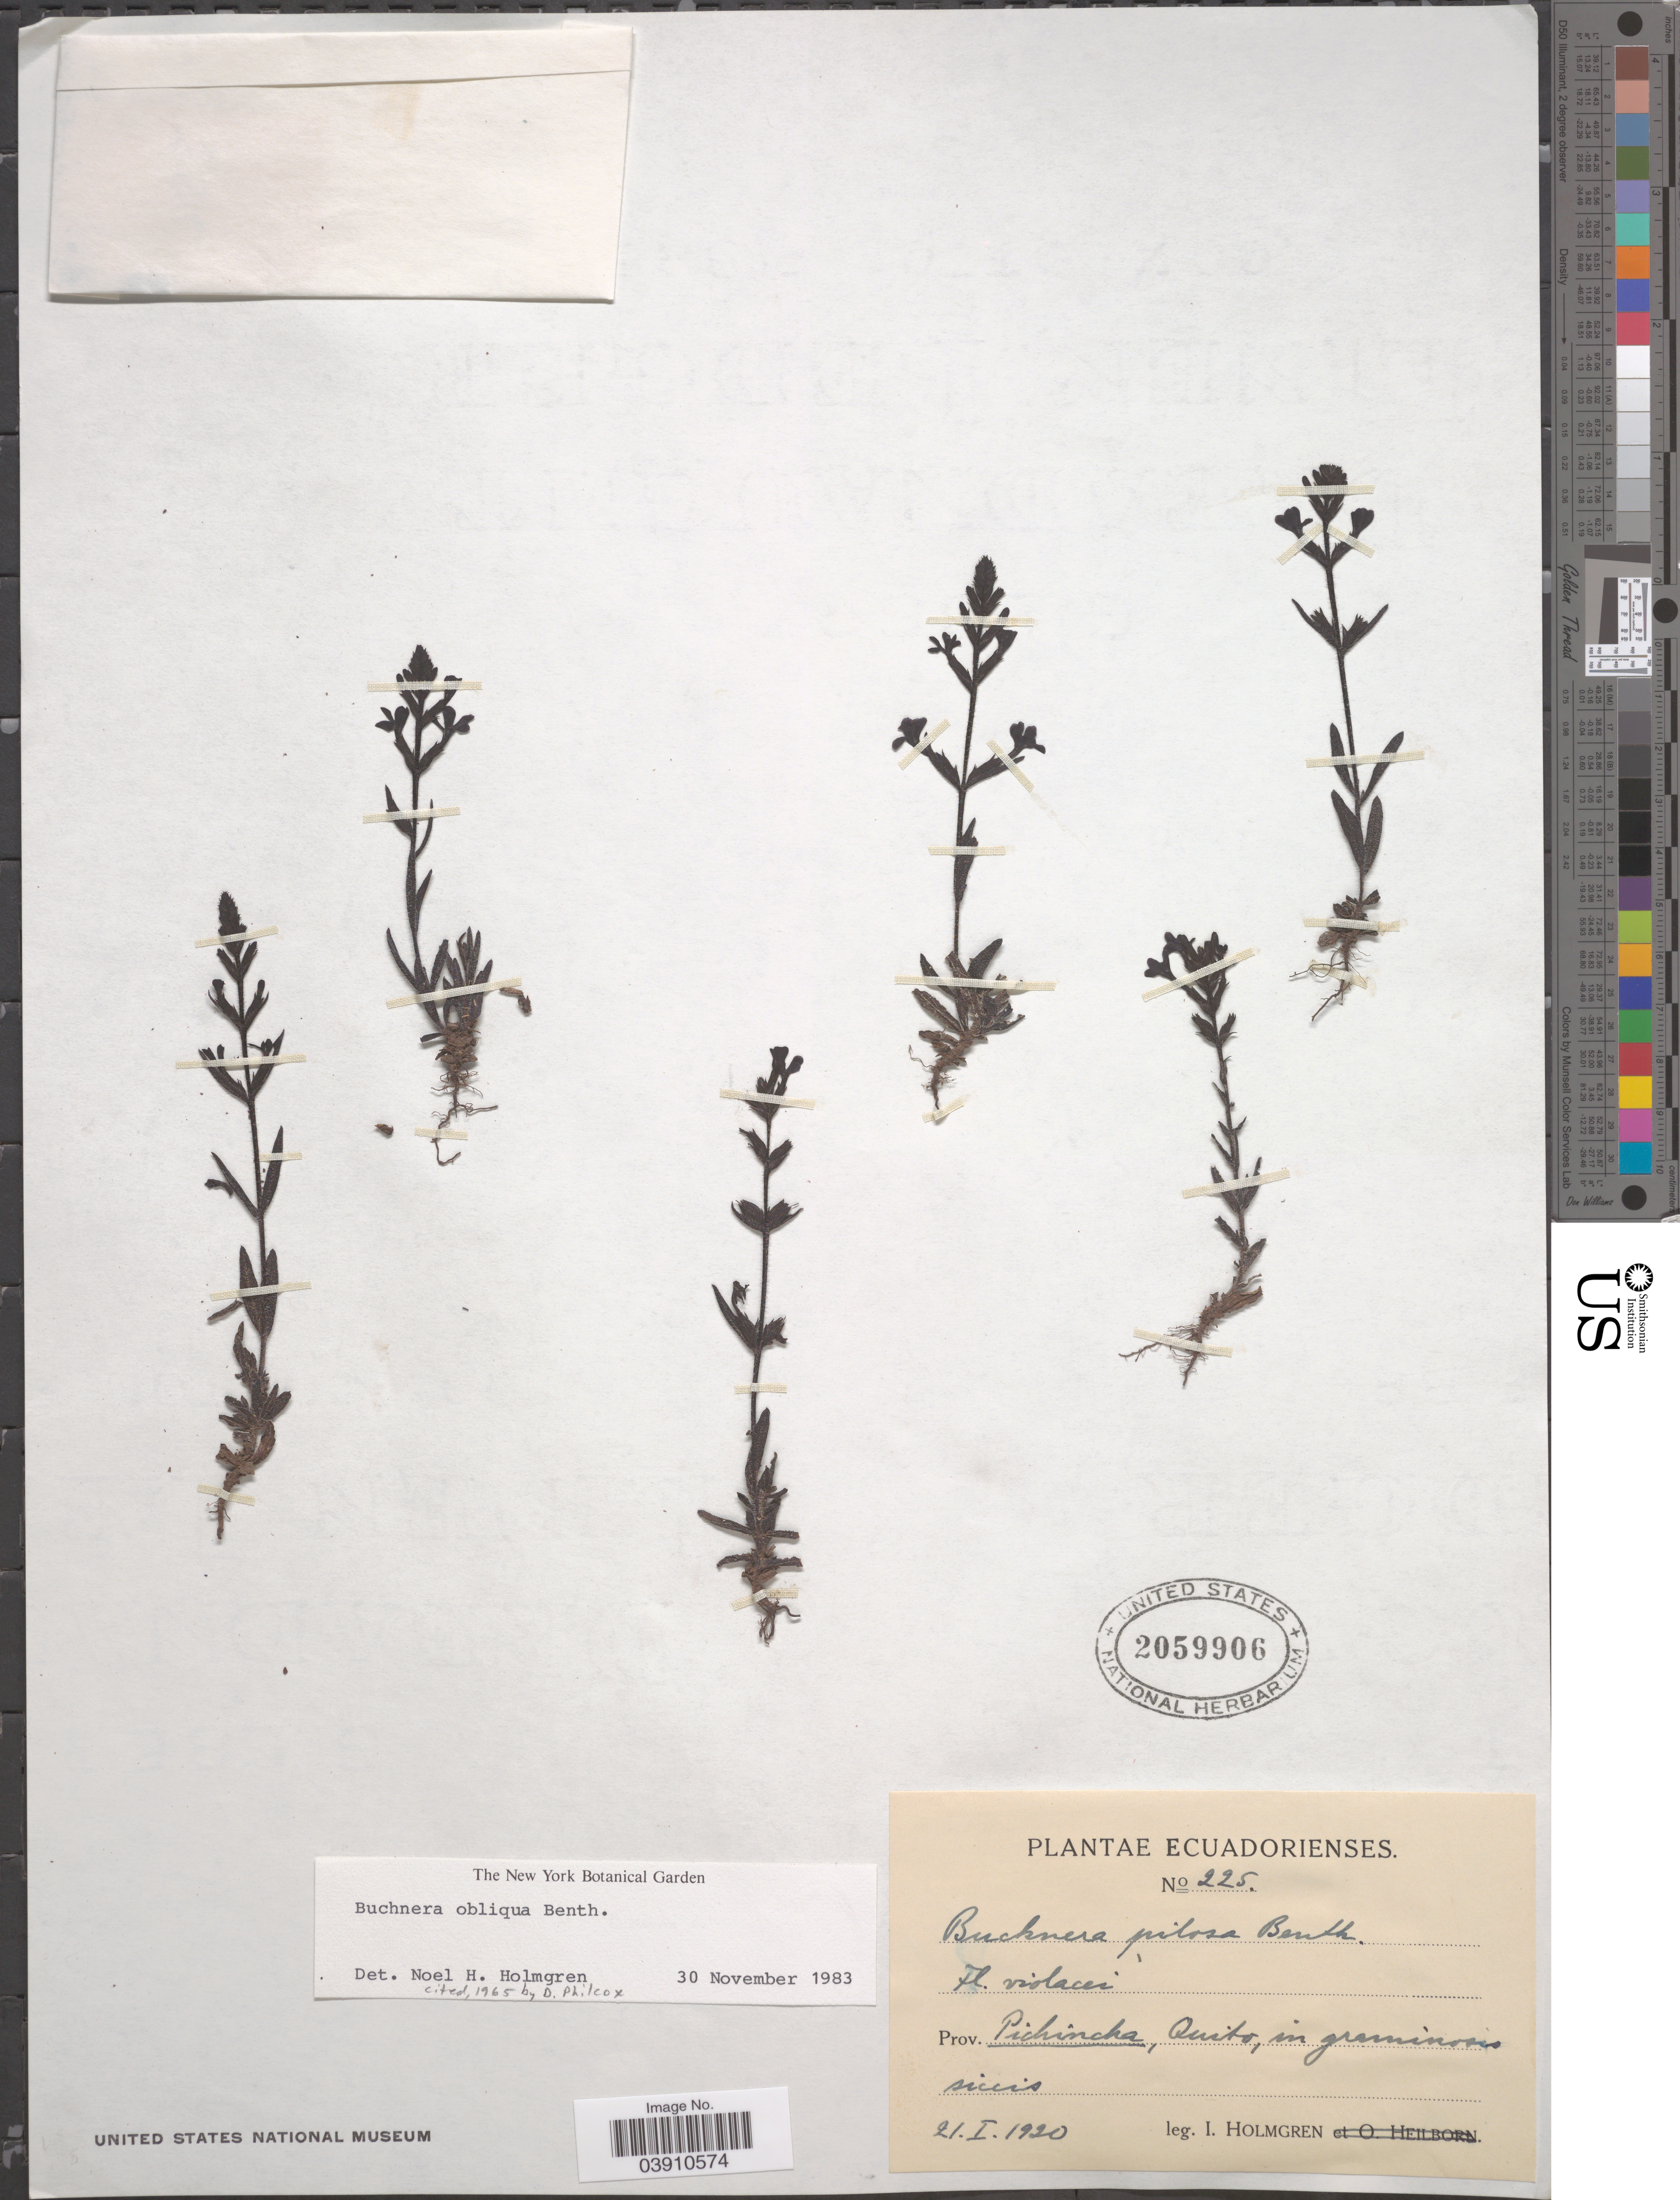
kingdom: Plantae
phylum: Tracheophyta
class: Magnoliopsida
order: Lamiales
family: Orobanchaceae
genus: Buchnera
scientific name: Buchnera obliqua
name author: Benth.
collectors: I. Holmgren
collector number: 225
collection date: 1920-01-21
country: Ecuador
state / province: Pichincha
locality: Quito, in graminosis siccis.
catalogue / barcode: US 2059906